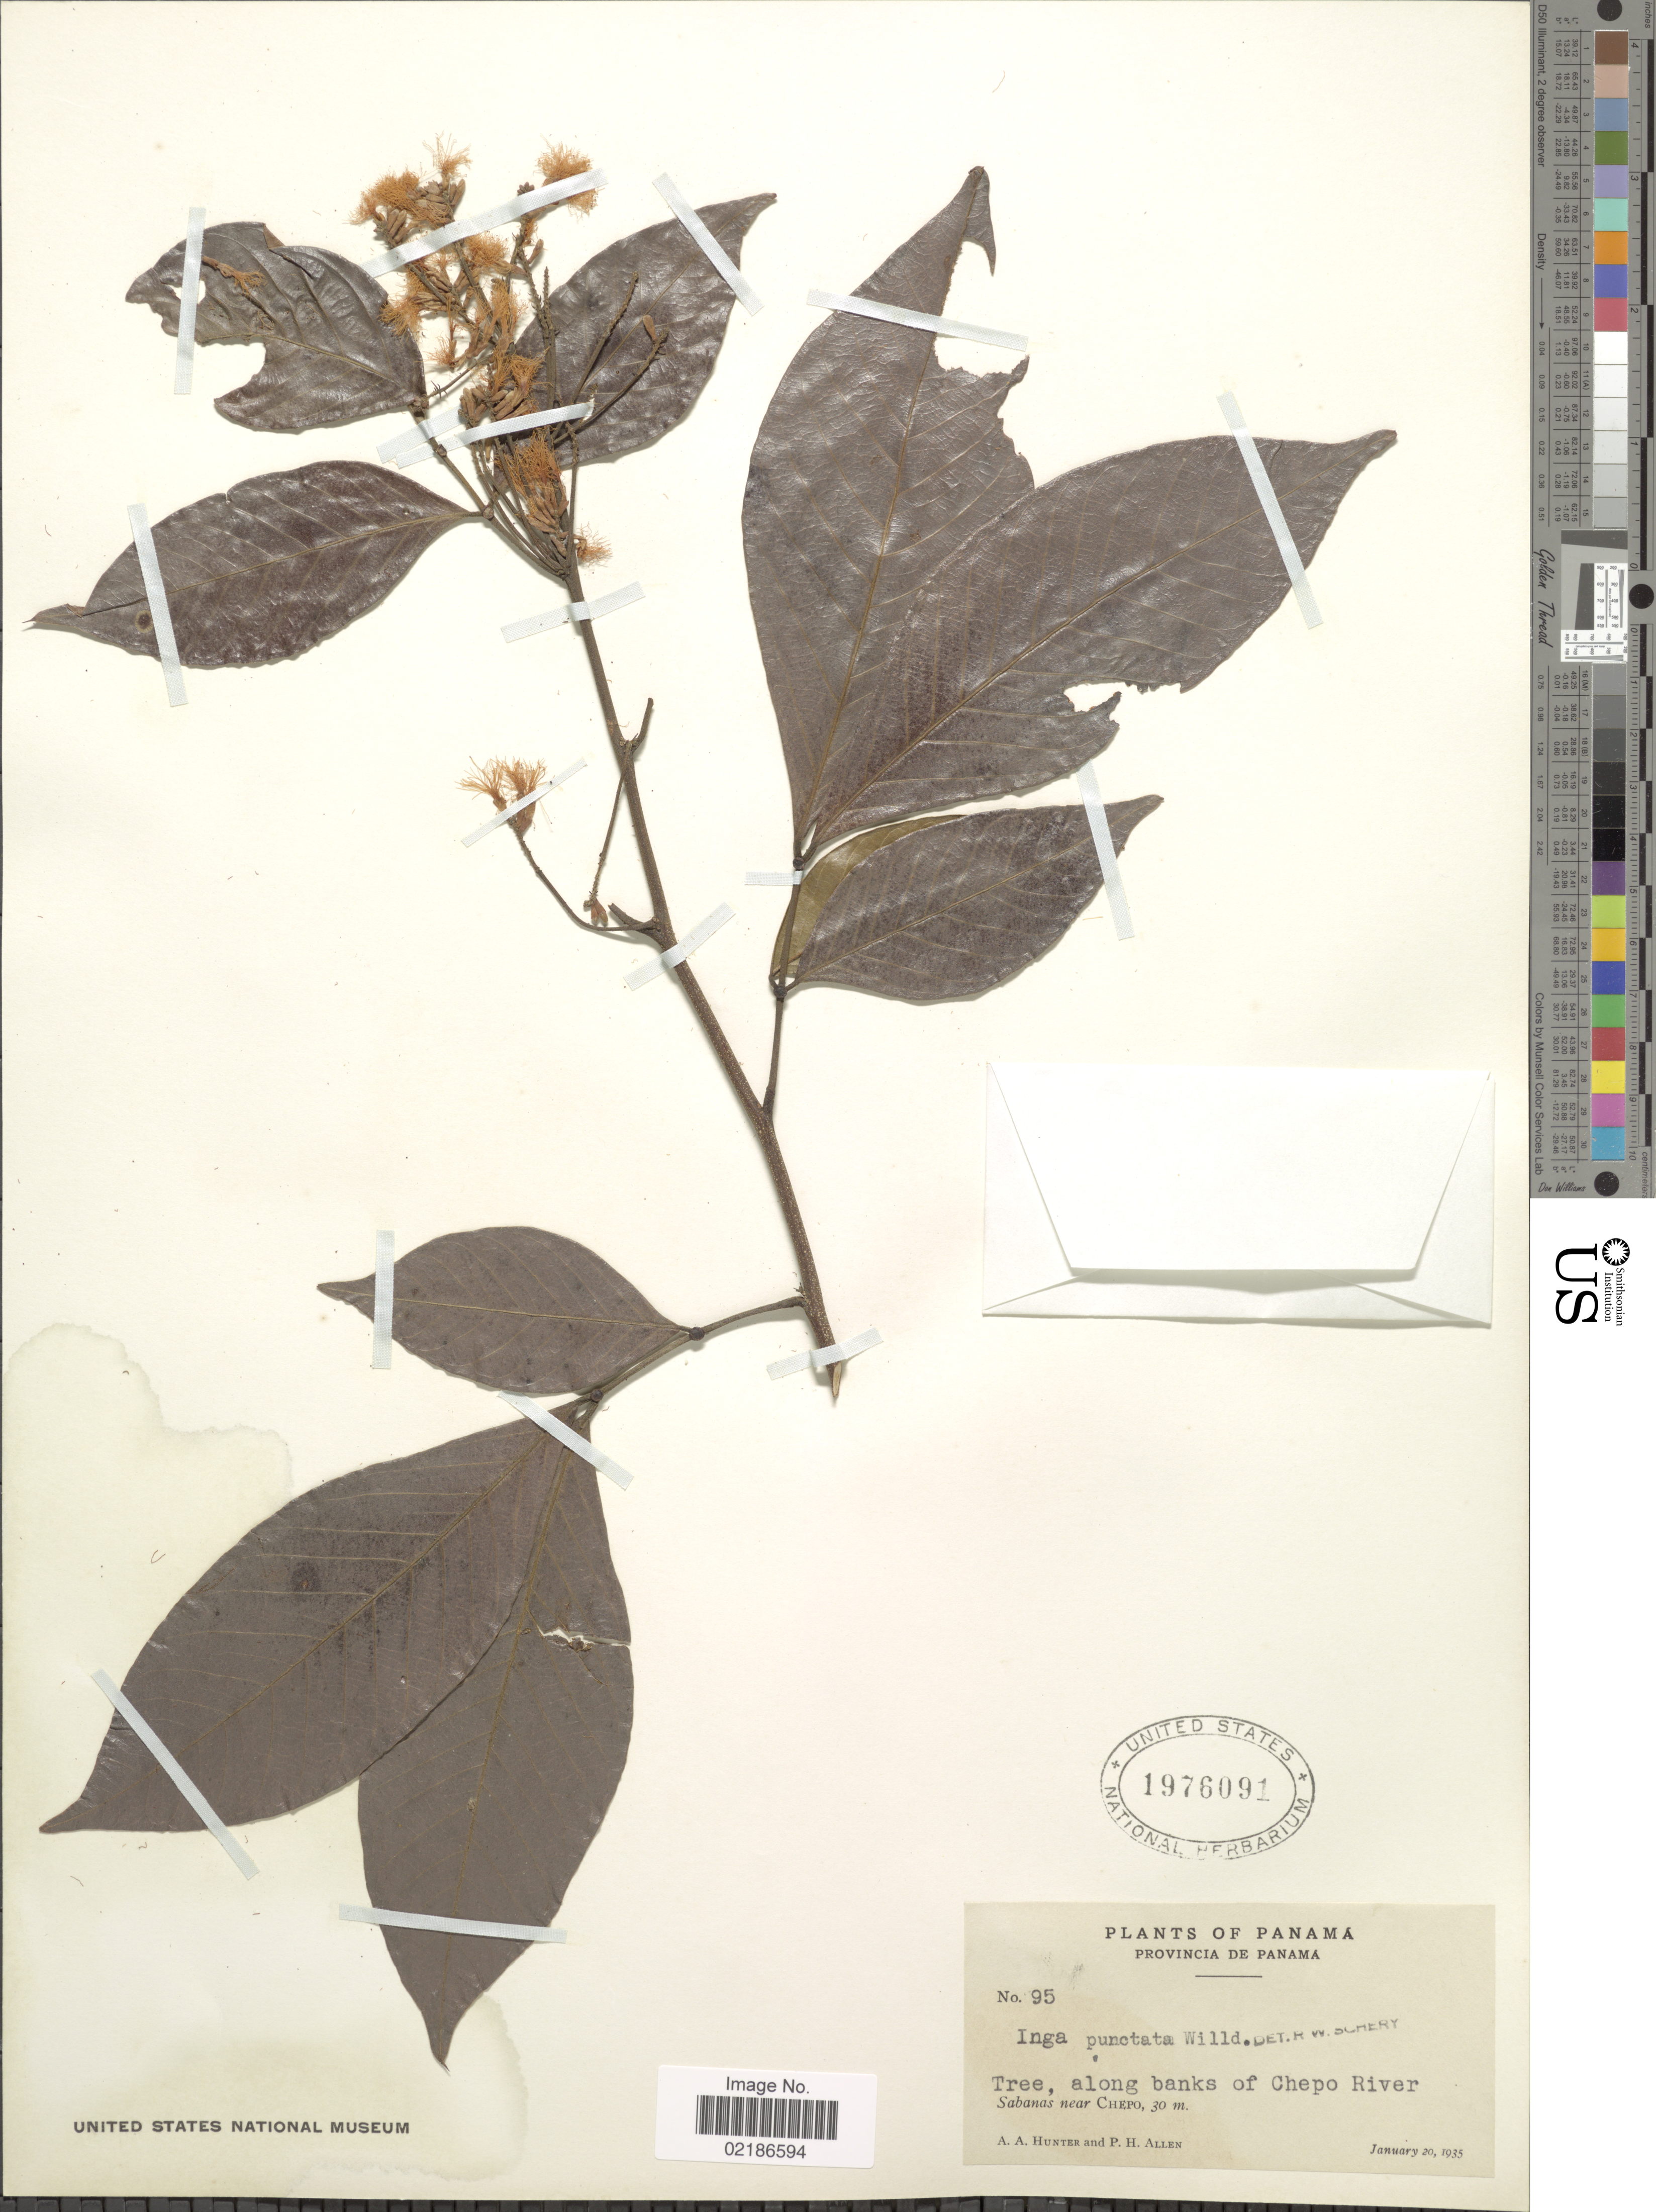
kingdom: Plantae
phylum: Tracheophyta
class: Magnoliopsida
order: Fabales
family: Fabaceae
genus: Inga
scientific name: Inga punctata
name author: Willd.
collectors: A. Hunter & P. H. Allen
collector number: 95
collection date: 1935-01-20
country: Panama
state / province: Panamá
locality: Along banks of Chepo River, Sabanos near Chepo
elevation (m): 30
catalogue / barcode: US 1976091